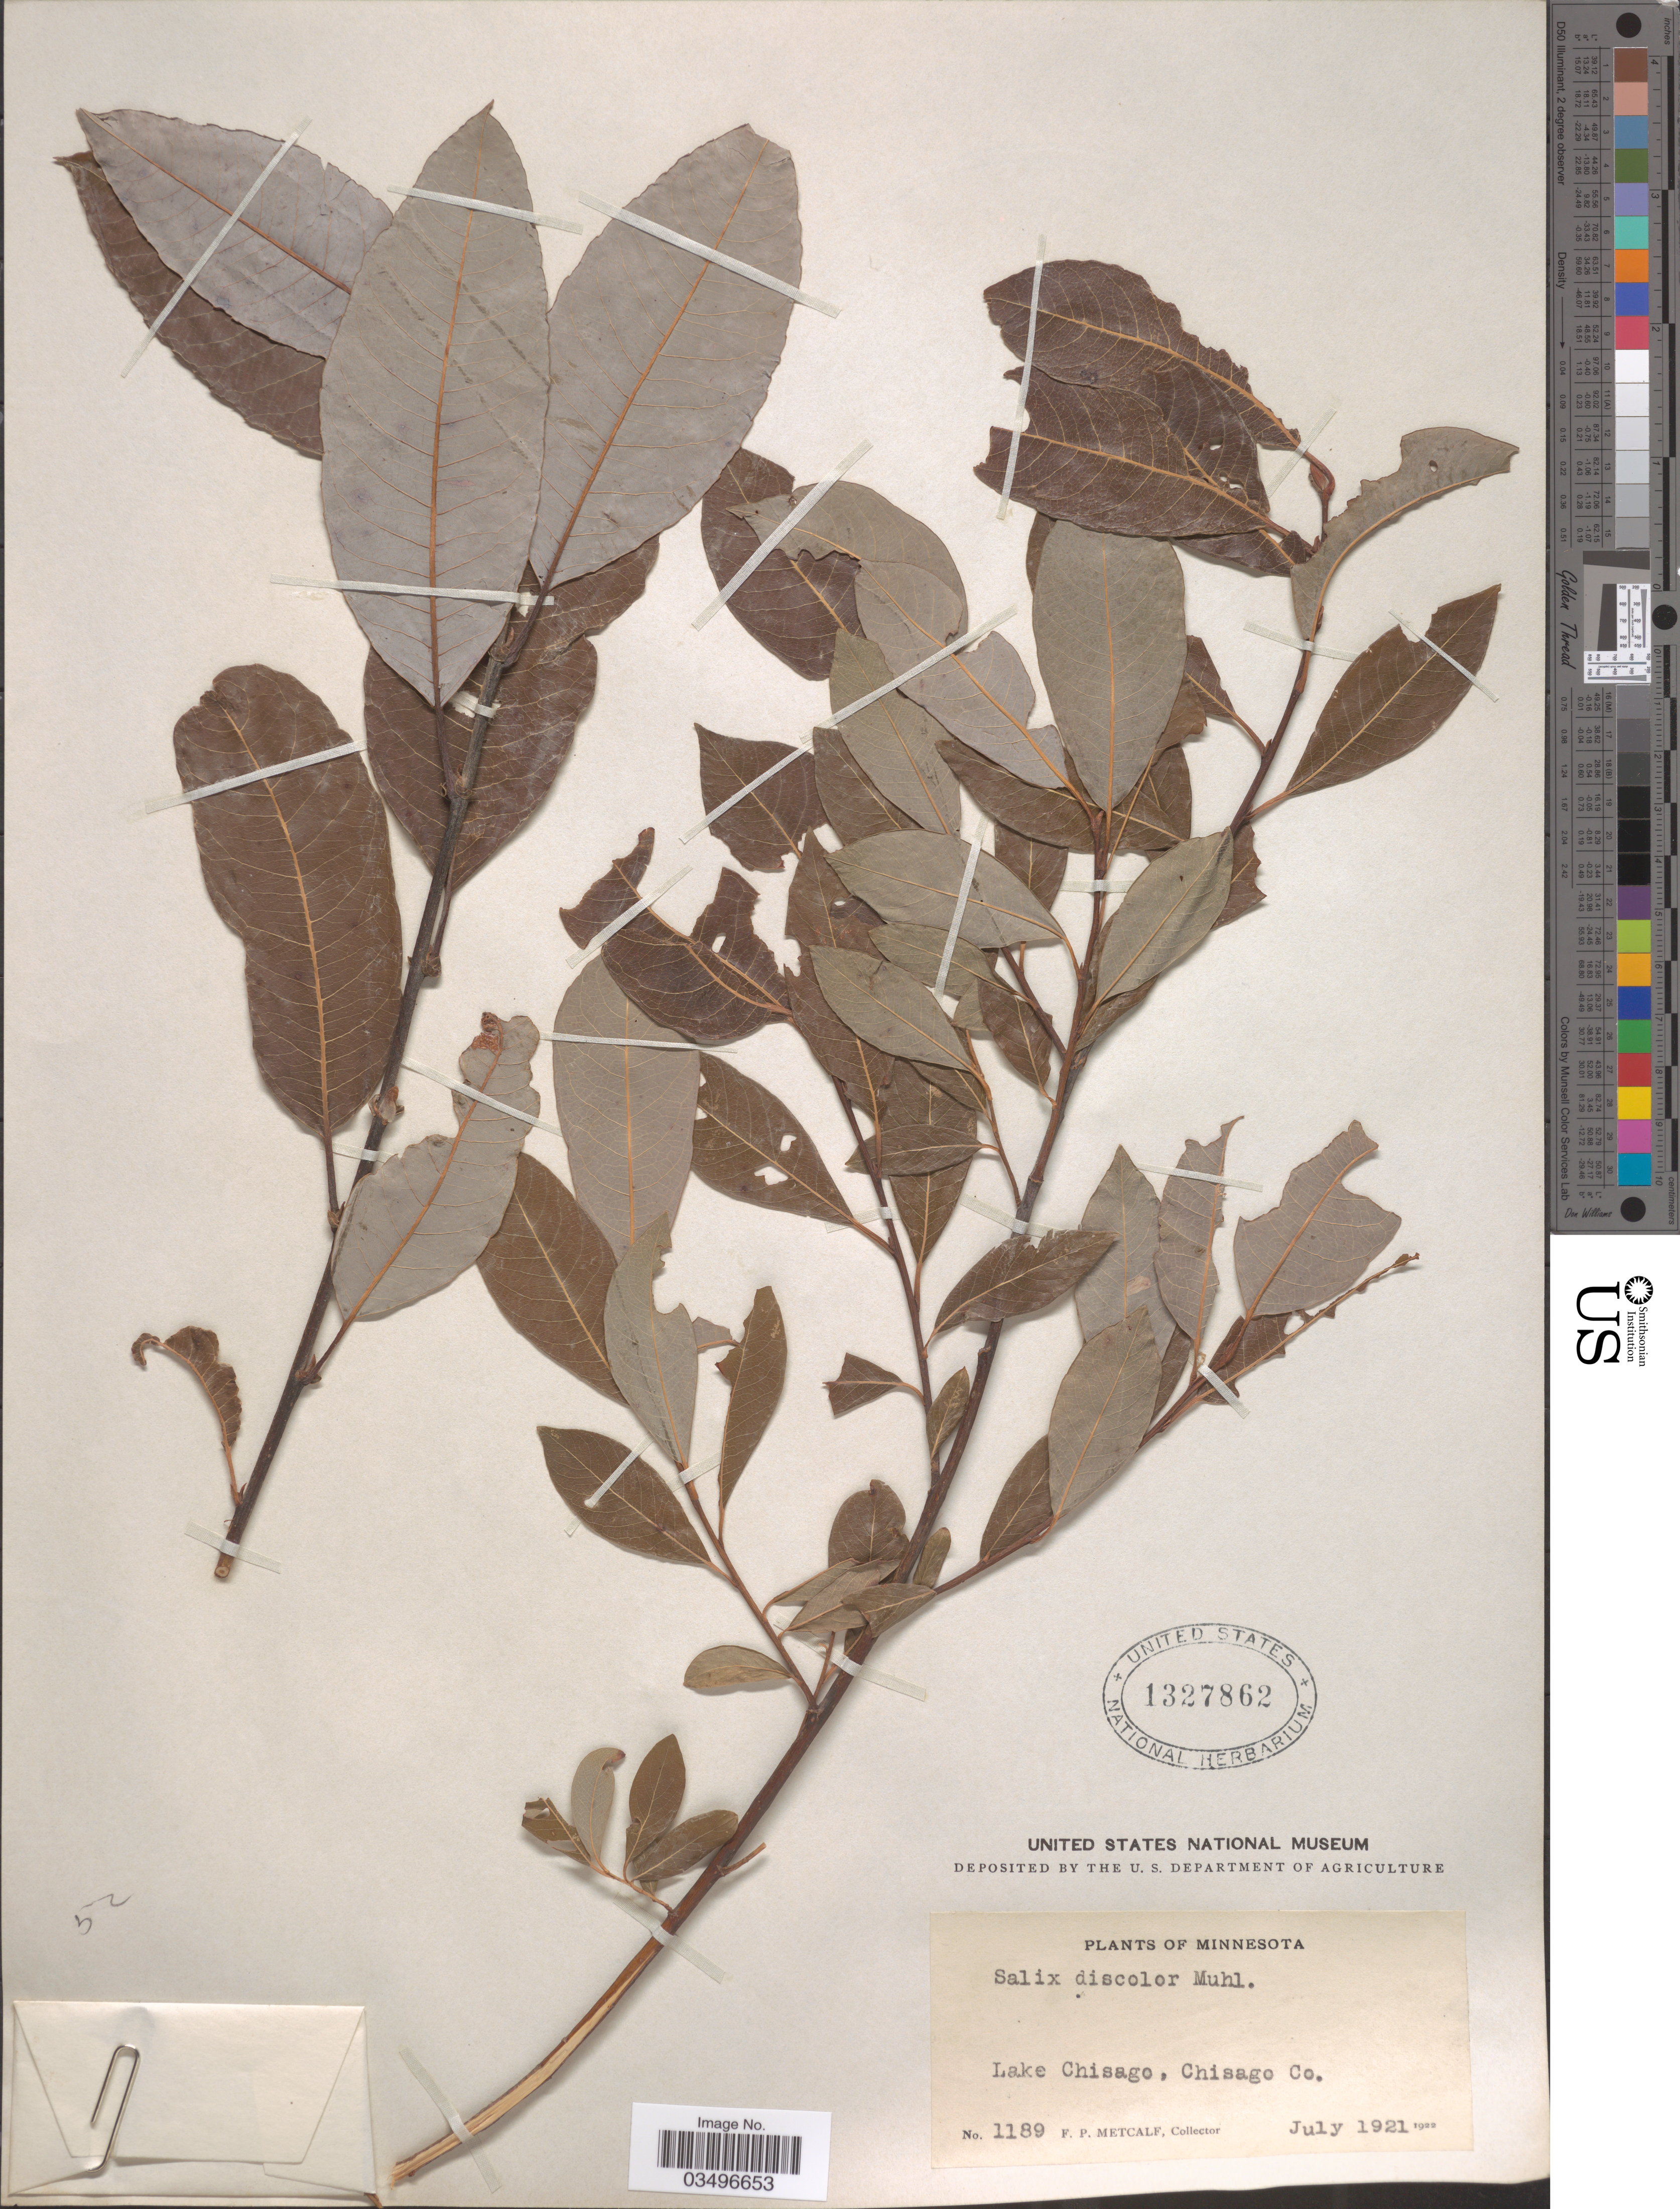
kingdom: Plantae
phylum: Tracheophyta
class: Magnoliopsida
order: Malpighiales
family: Salicaceae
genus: Salix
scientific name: Salix discolor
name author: Muhl.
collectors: F. Metcalf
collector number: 1189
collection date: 1921-07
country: United States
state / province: Minnesota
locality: Lake Chisago, Chisago Co.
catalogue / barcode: US 1327862